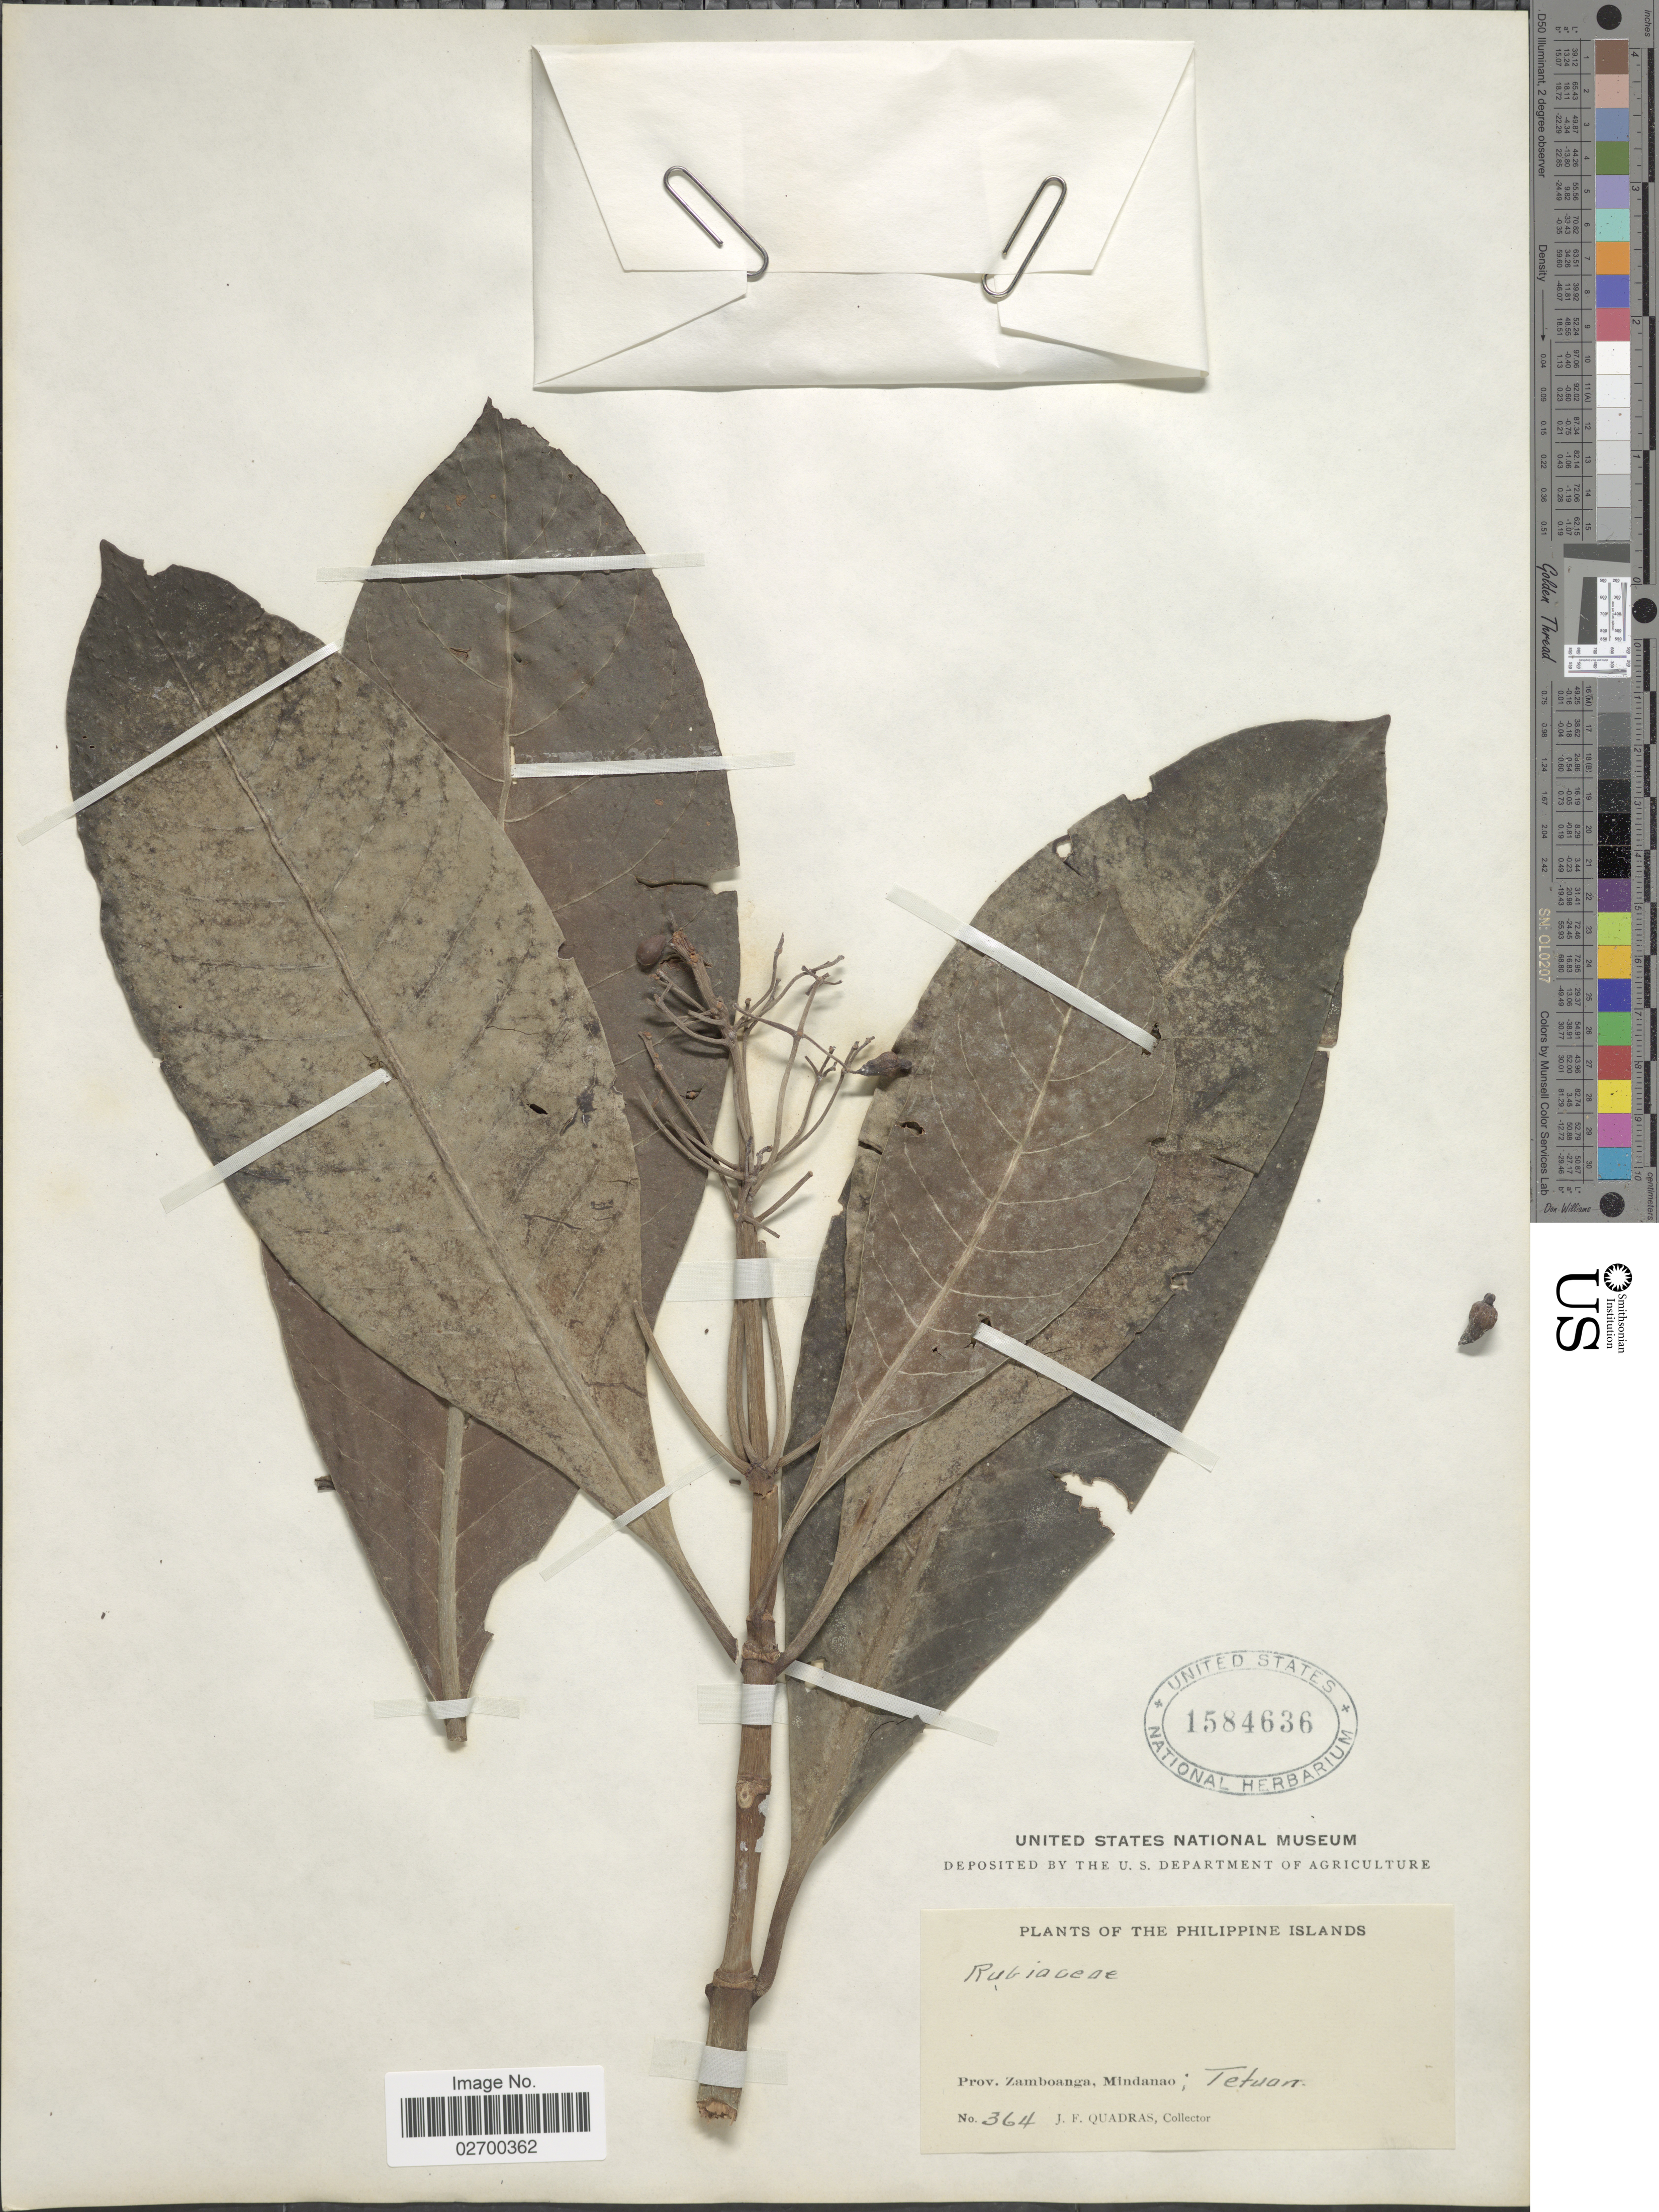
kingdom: Plantae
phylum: Tracheophyta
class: Magnoliopsida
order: Gentianales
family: Rubiaceae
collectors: J. Quadras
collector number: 364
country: Philippines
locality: Philippine Islands. Prov. Zamboanga, Mindanao; Tetuan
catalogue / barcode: US 1584636